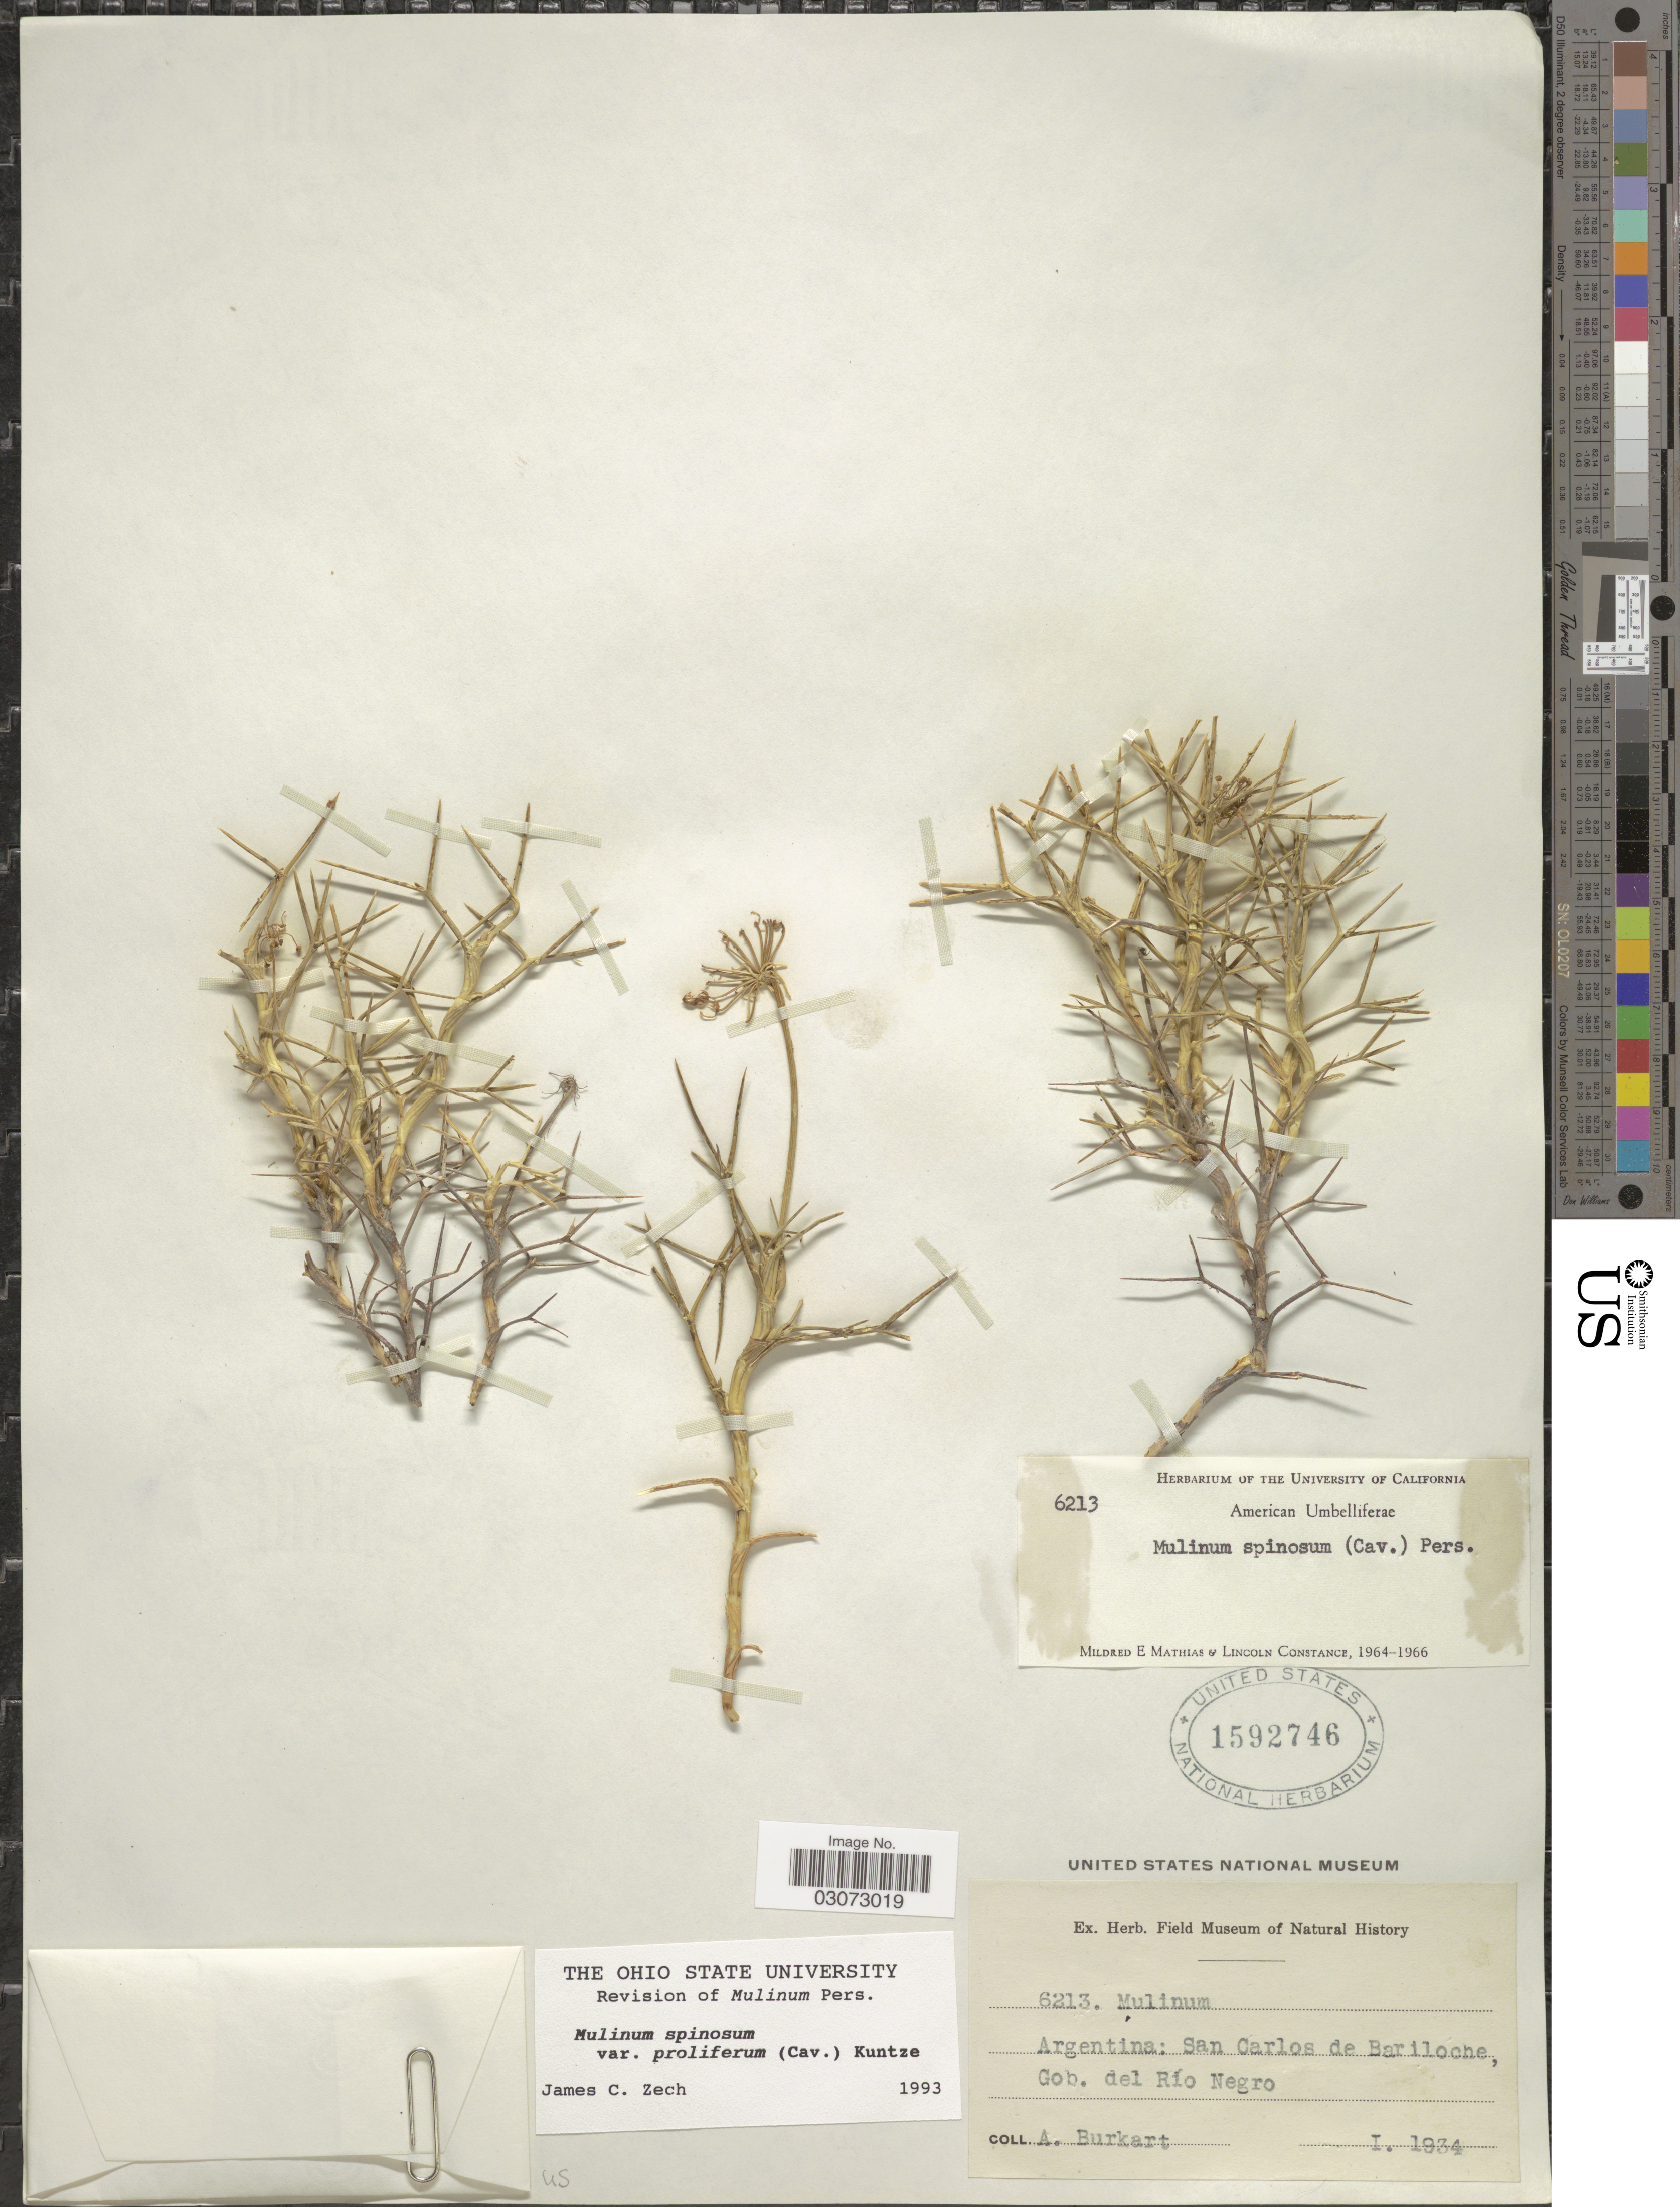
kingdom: Plantae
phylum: Tracheophyta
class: Magnoliopsida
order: Apiales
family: Apiaceae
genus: Mulinum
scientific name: Mulinum spinosum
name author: Pers.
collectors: A. E. Burkart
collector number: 6213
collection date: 1934-01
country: Argentina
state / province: Rio Negro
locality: San Carlos de Bariloche, Gob. del Río Negro.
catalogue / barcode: US 1592746